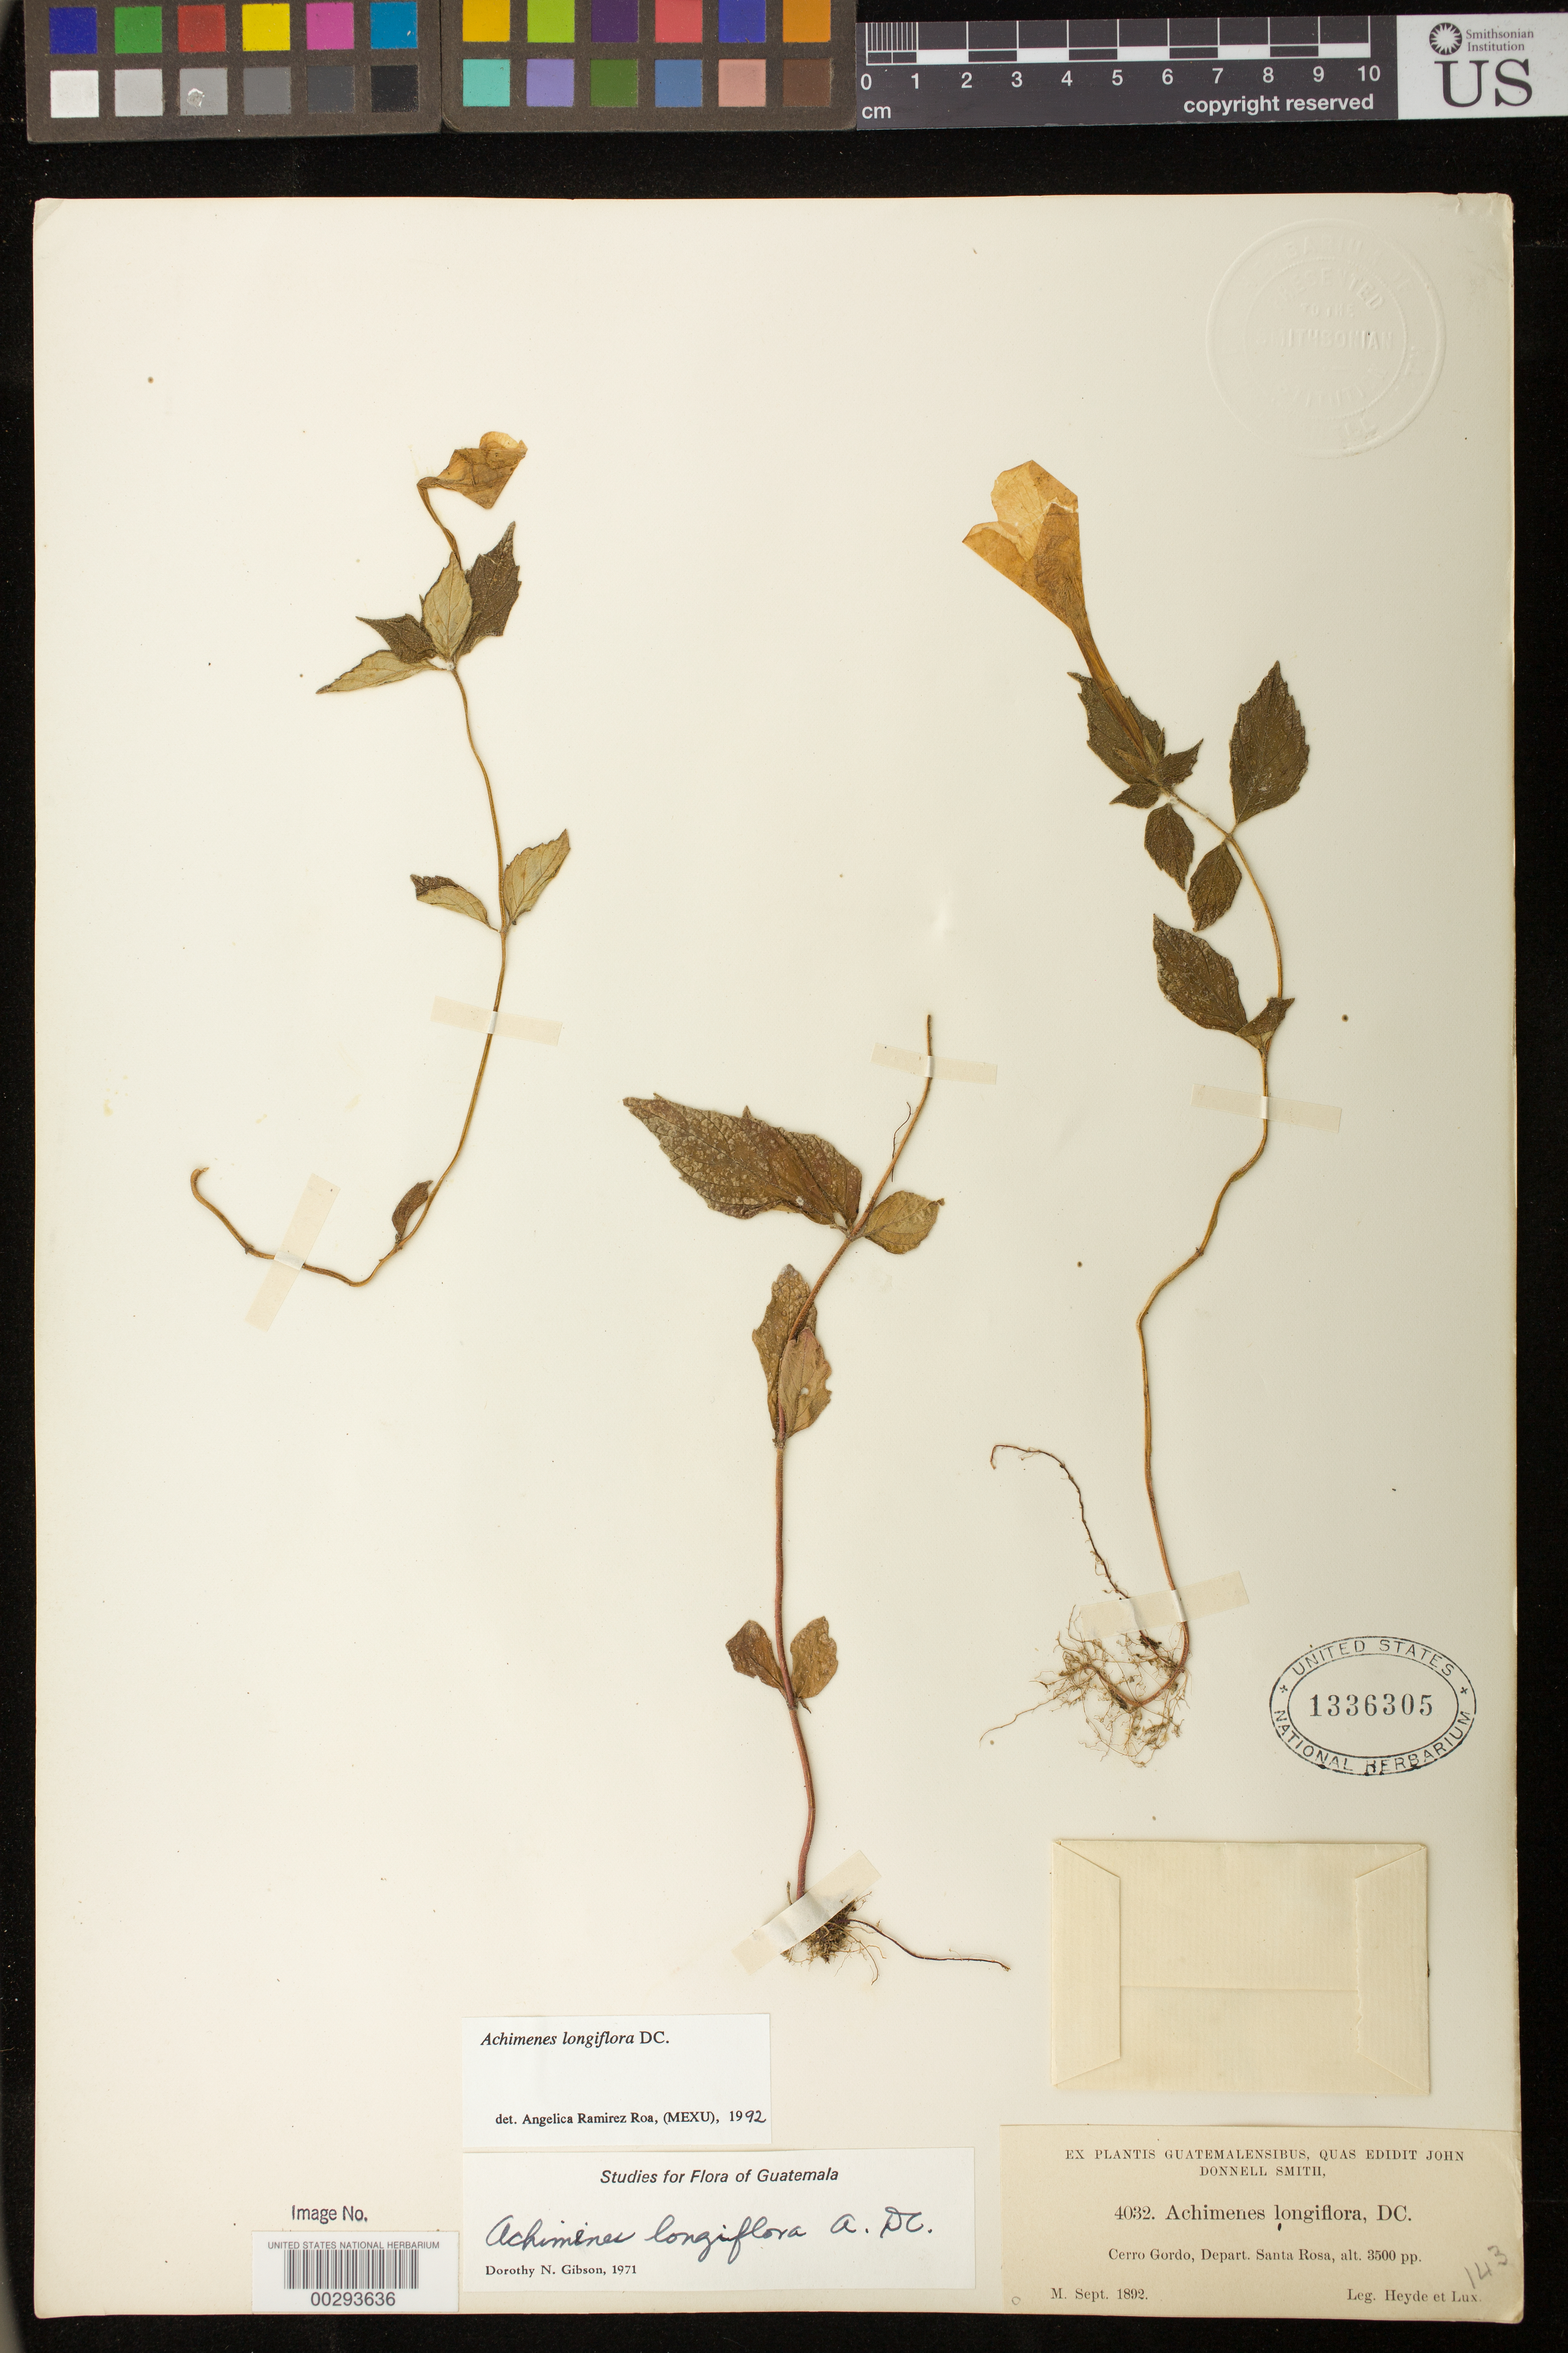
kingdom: Plantae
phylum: Tracheophyta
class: Magnoliopsida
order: Lamiales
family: Gesneriaceae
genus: Achimenes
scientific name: Achimenes longiflora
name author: DC.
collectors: E. T. Heyde & E. Lux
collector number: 4032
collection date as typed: Sep 1892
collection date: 1892-09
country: Guatemala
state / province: Santa Rosa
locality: Cerro Gordo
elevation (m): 1067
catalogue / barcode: US 1336305